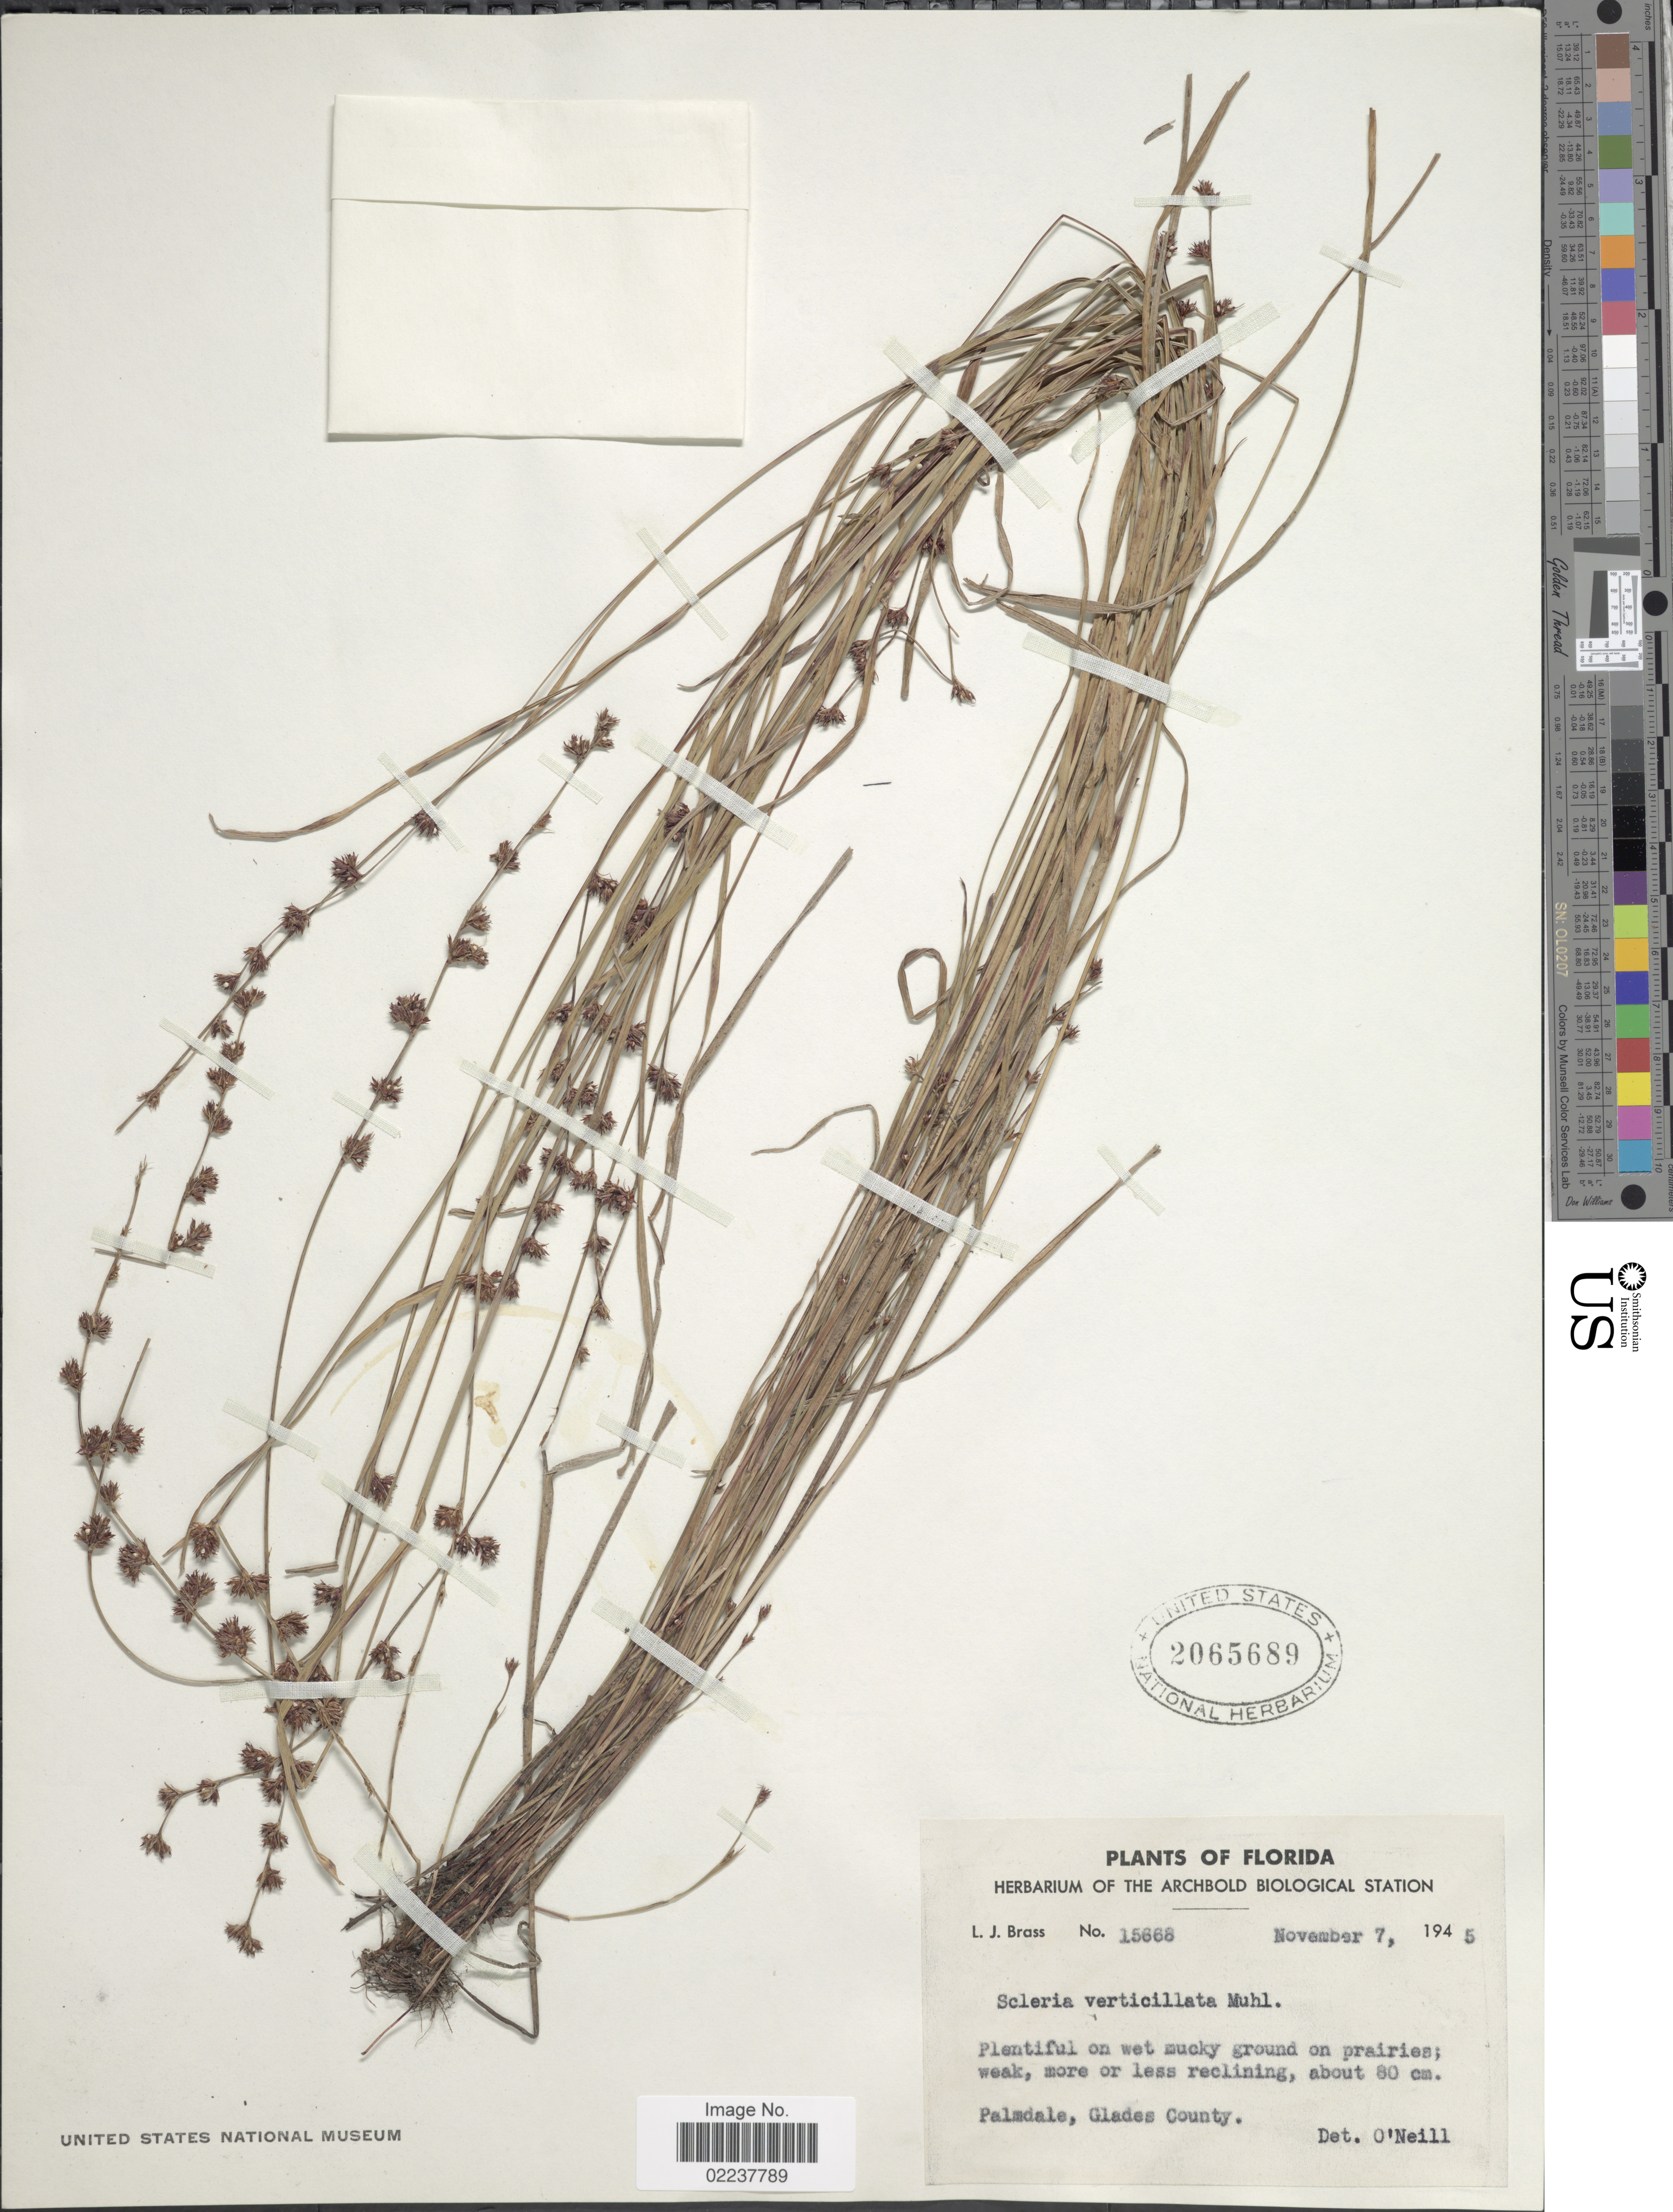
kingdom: Plantae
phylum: Tracheophyta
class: Liliopsida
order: Poales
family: Cyperaceae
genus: Scleria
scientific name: Scleria verticillata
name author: Muhl. ex Willd.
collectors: L. J. Brass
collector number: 15668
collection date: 1945-11-07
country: United States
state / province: Florida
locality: Palmdale, Glades County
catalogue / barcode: US 2065689